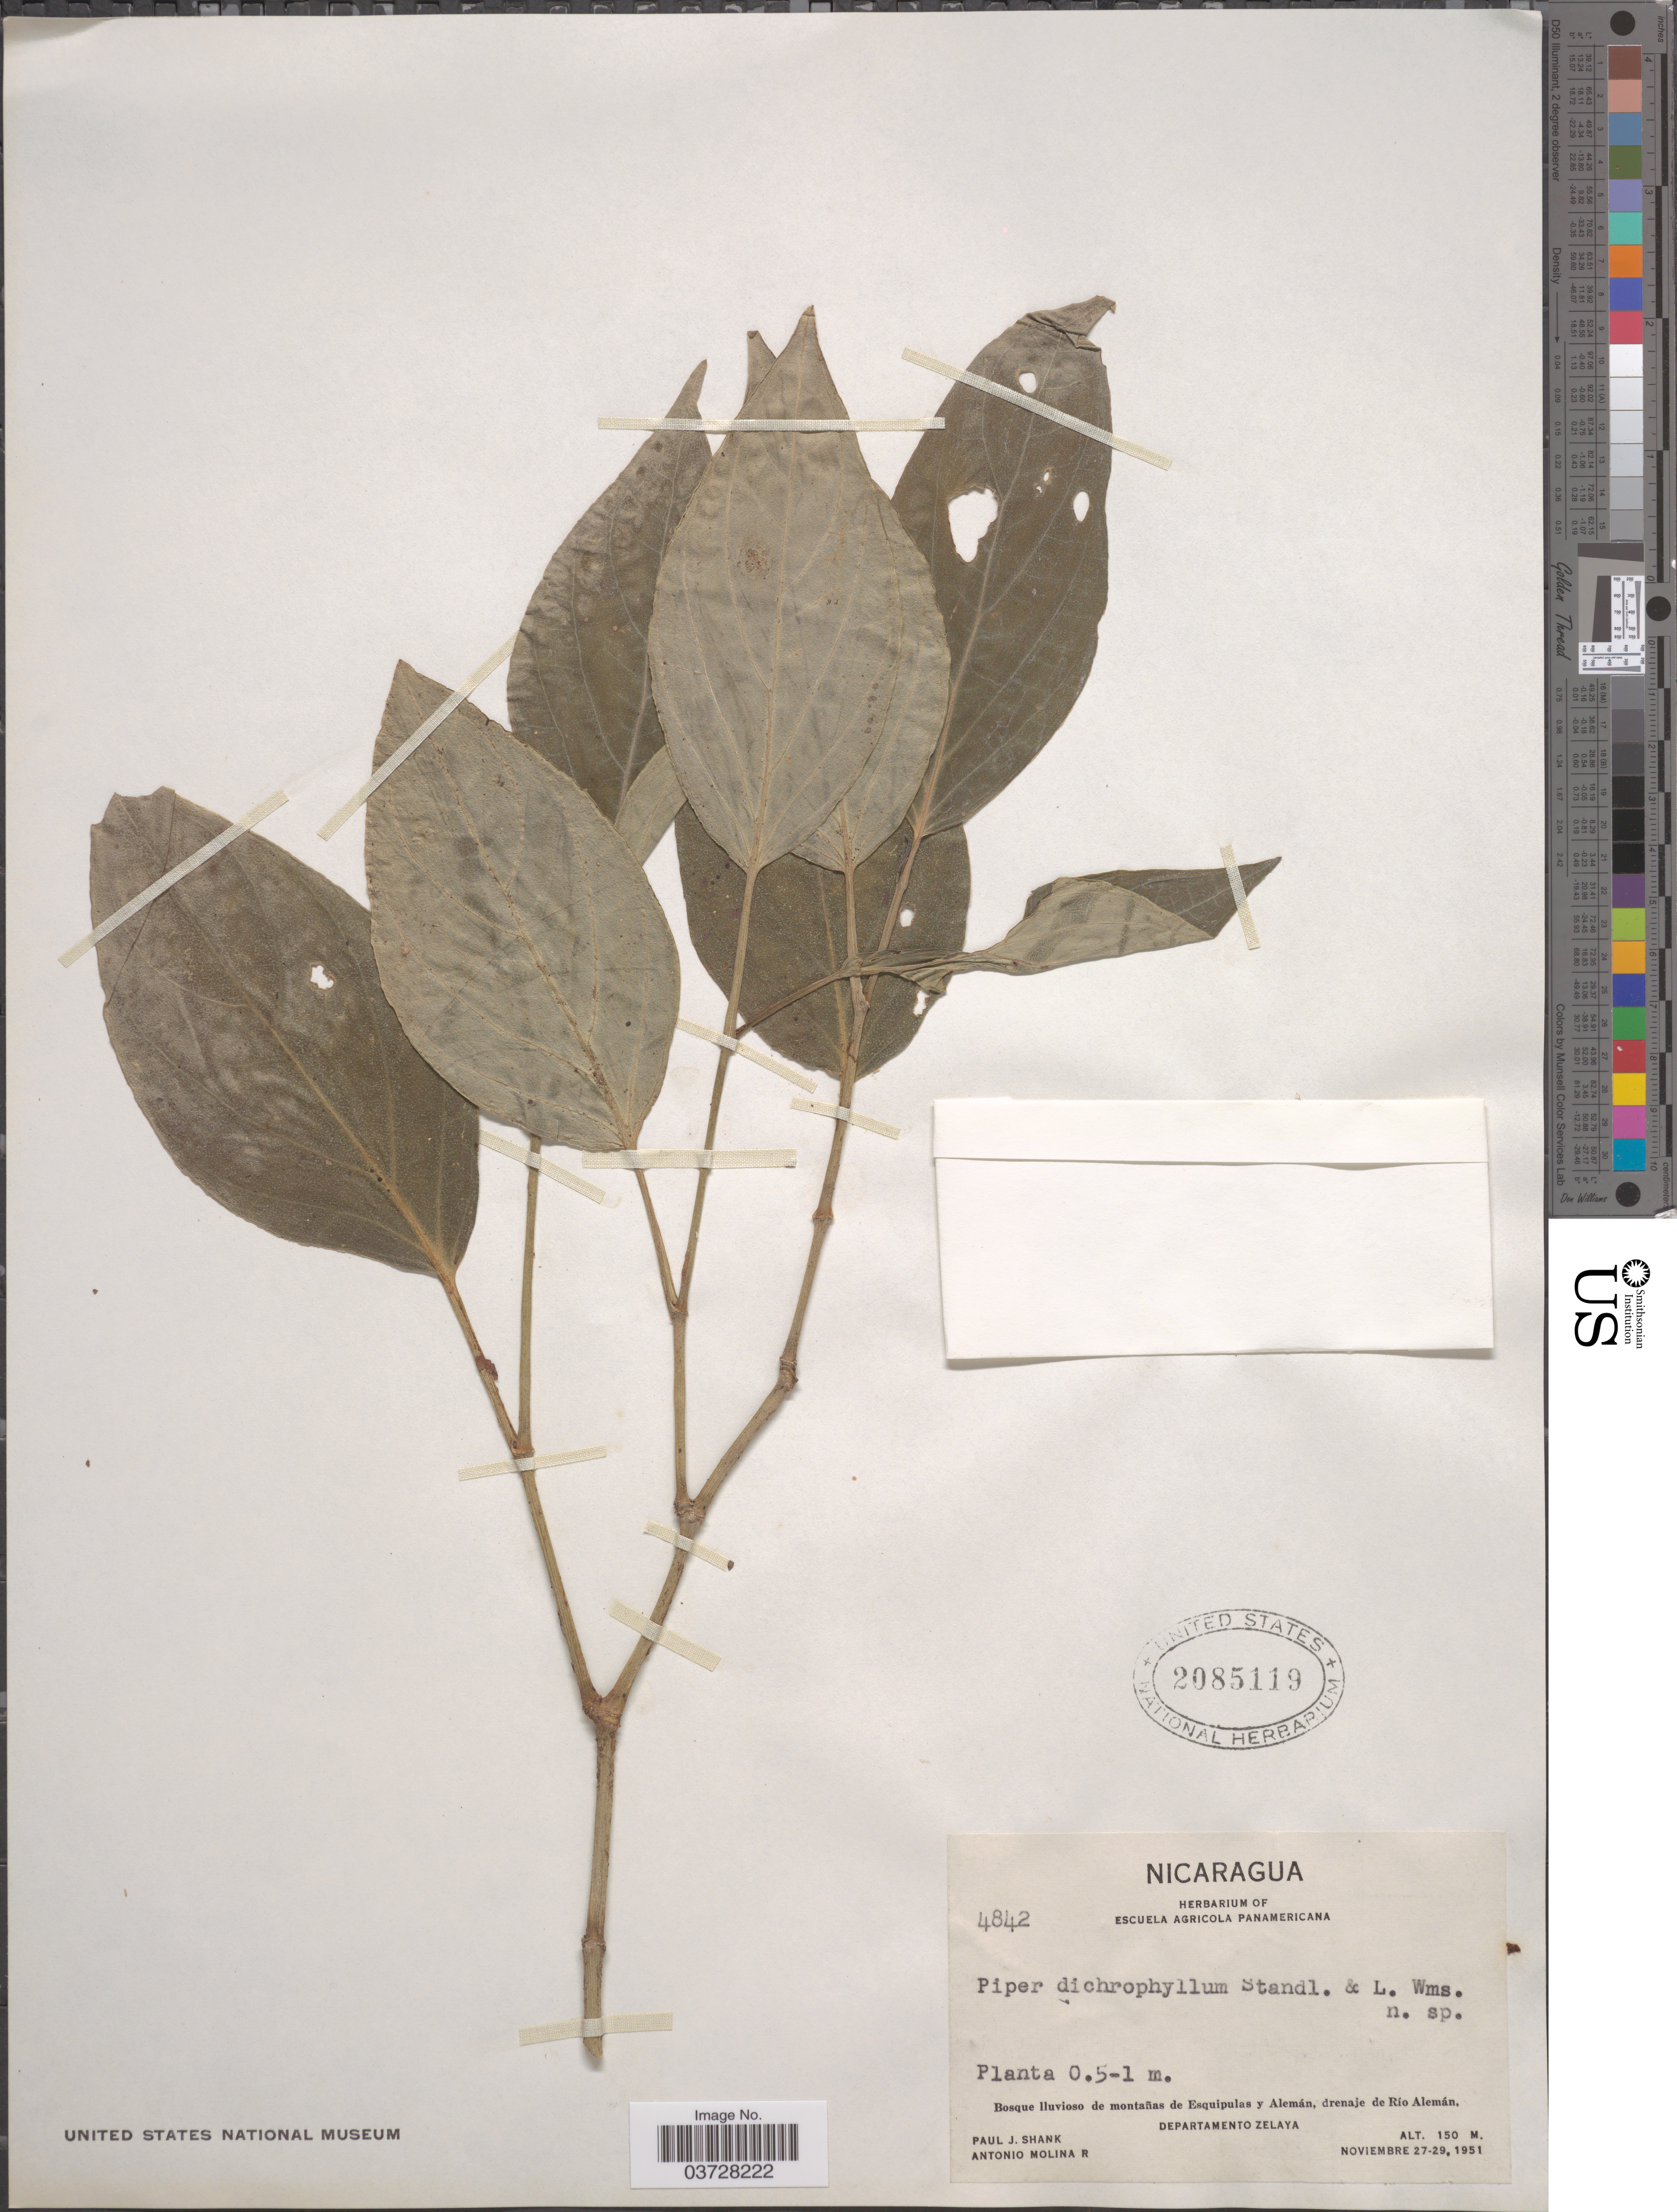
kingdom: Plantae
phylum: Tracheophyta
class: Magnoliopsida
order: Piperales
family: Piperaceae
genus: Piper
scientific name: Piper dicrophyllum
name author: Standl. & L. Wms.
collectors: P. J. Shank & A. Molina R.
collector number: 4842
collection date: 1951-11-27/1951-11-29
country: Nicaragua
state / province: Atlántico Norte / Atlántico Sur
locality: Bosque lluvioso de montañas de Esquipulas y Alemán, drenaje de Río Alemán, Departamento Zelaya.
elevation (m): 150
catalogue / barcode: US 2085119